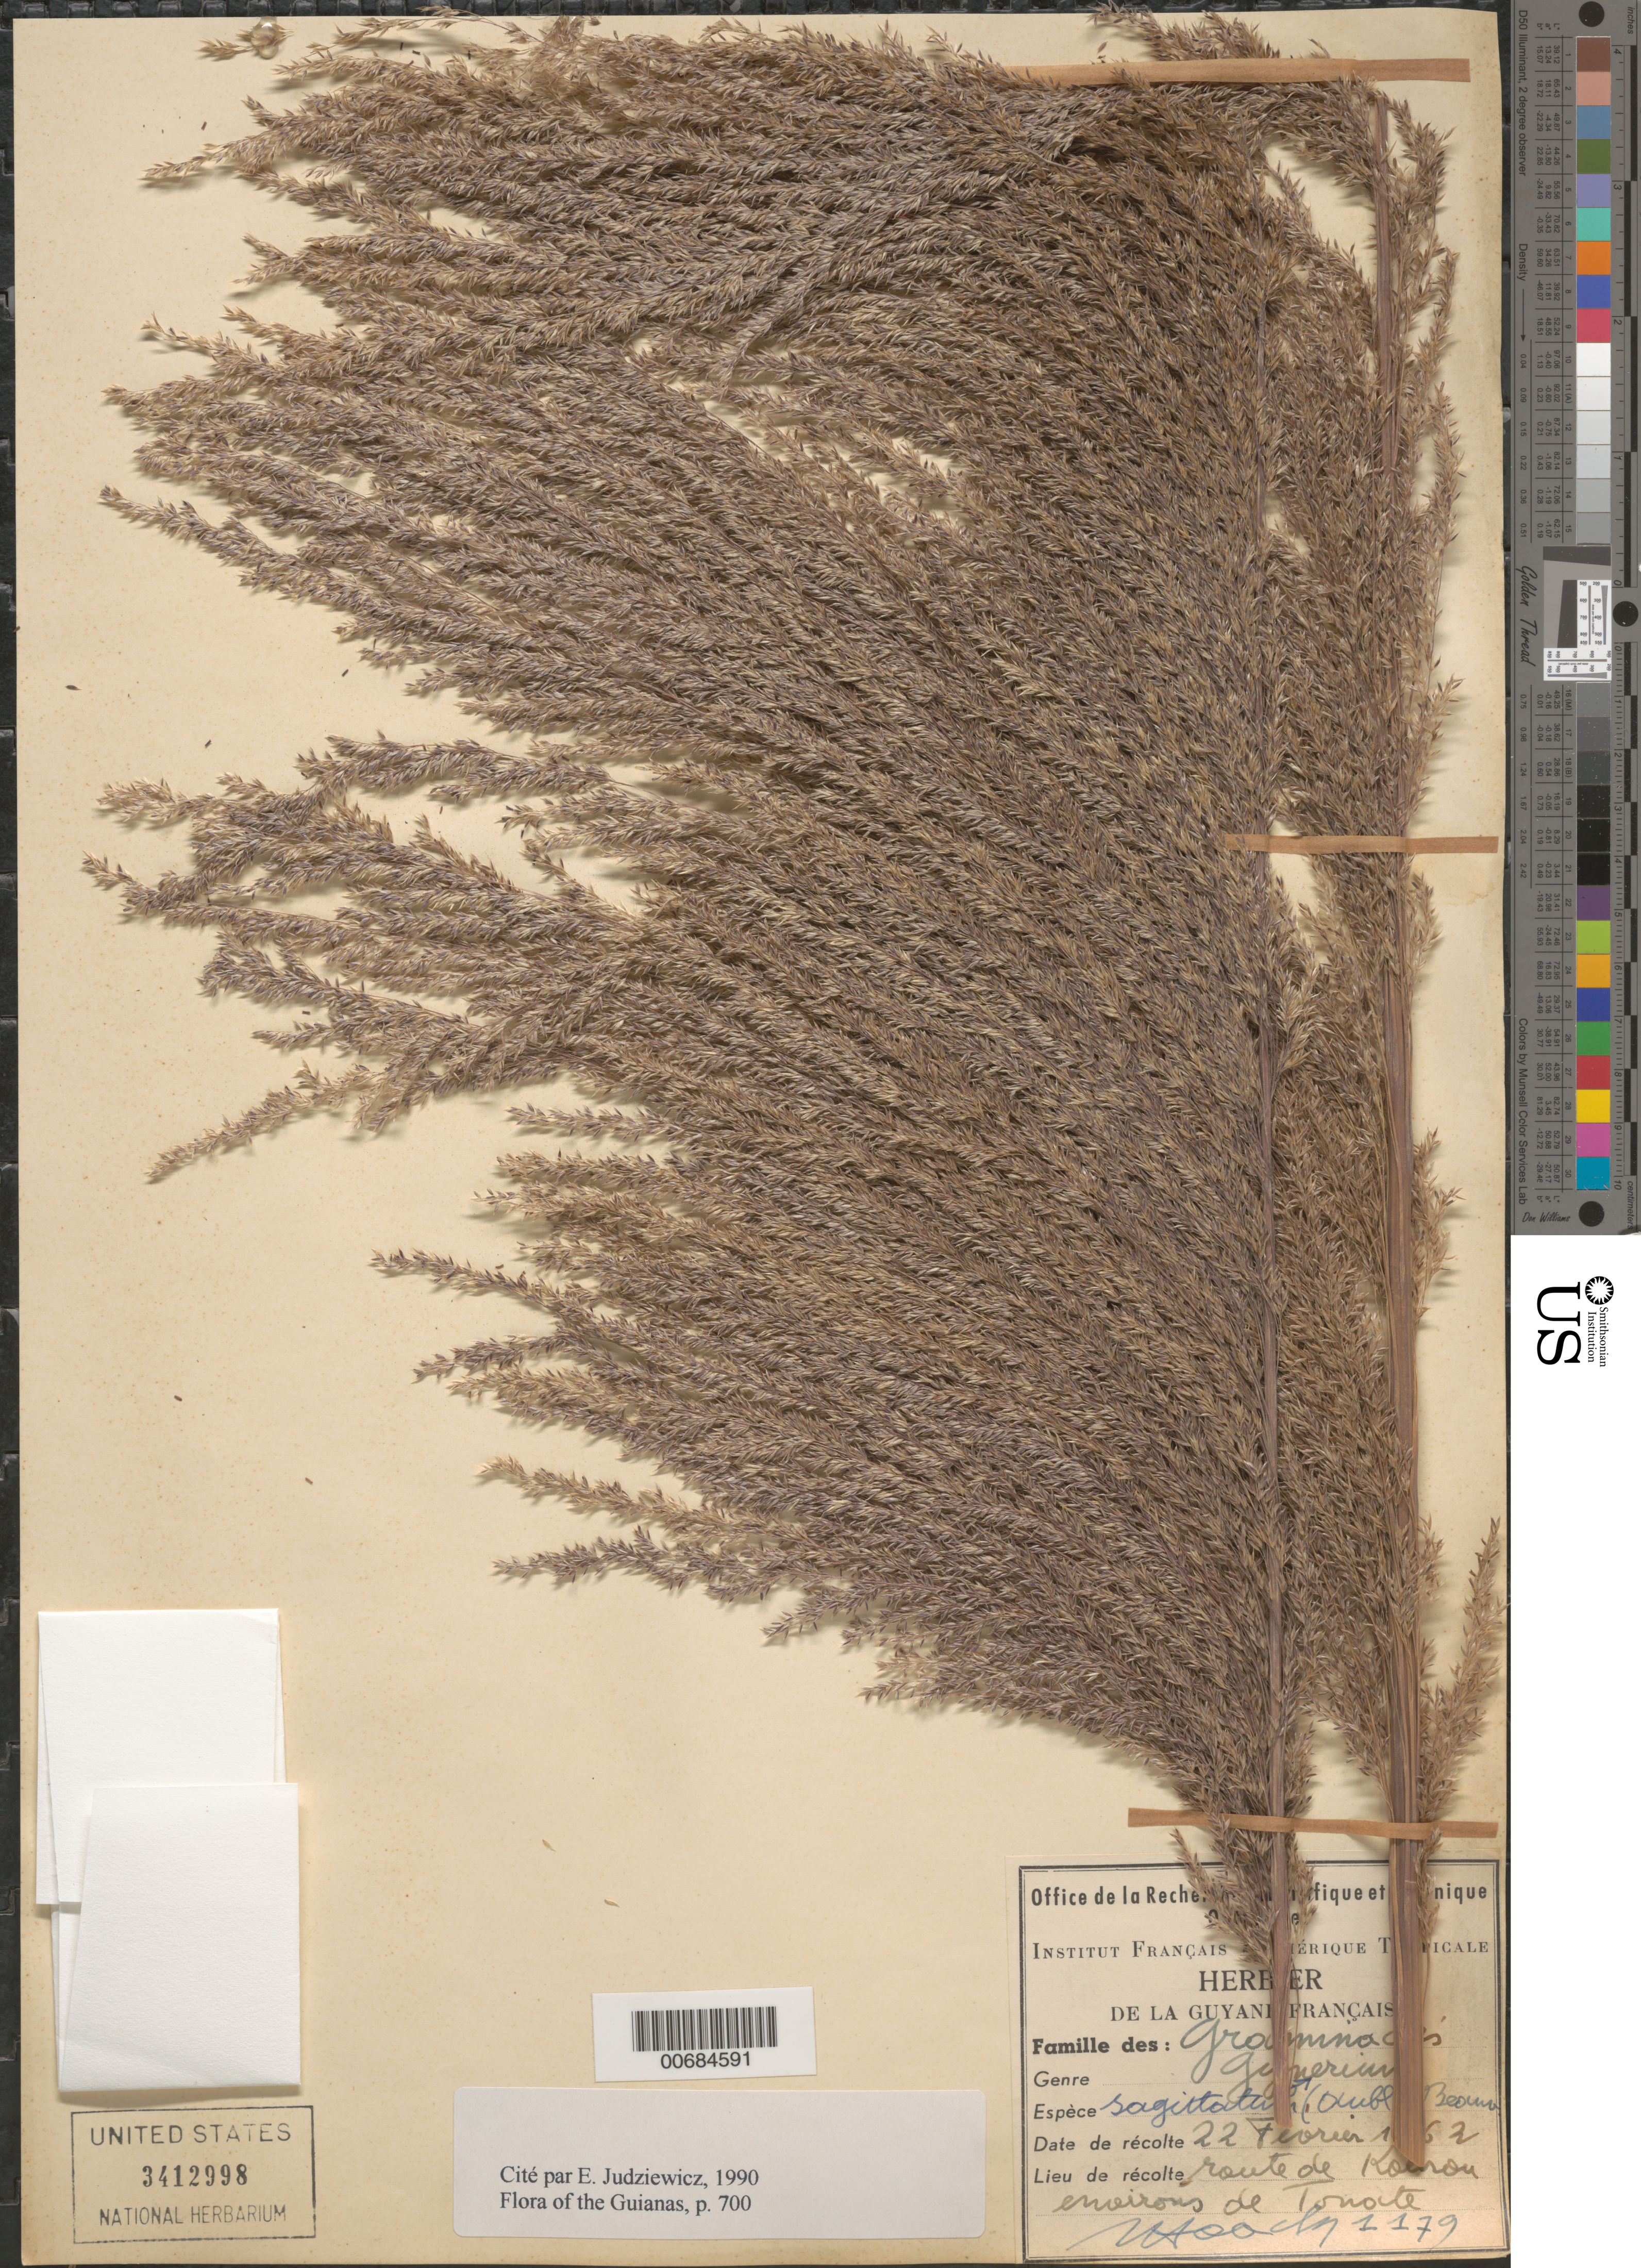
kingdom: Plantae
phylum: Tracheophyta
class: Liliopsida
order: Poales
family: Poaceae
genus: Gynerium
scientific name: Gynerium sagittatum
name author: (Aubl.) P. Beauv.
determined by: Sánchez-Ken, J. G.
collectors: J. Hoock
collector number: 1179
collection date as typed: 22-Feb-62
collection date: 1962-02-22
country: French Guiana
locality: Route de Kourou, environs de Tonate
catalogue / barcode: US 3412998